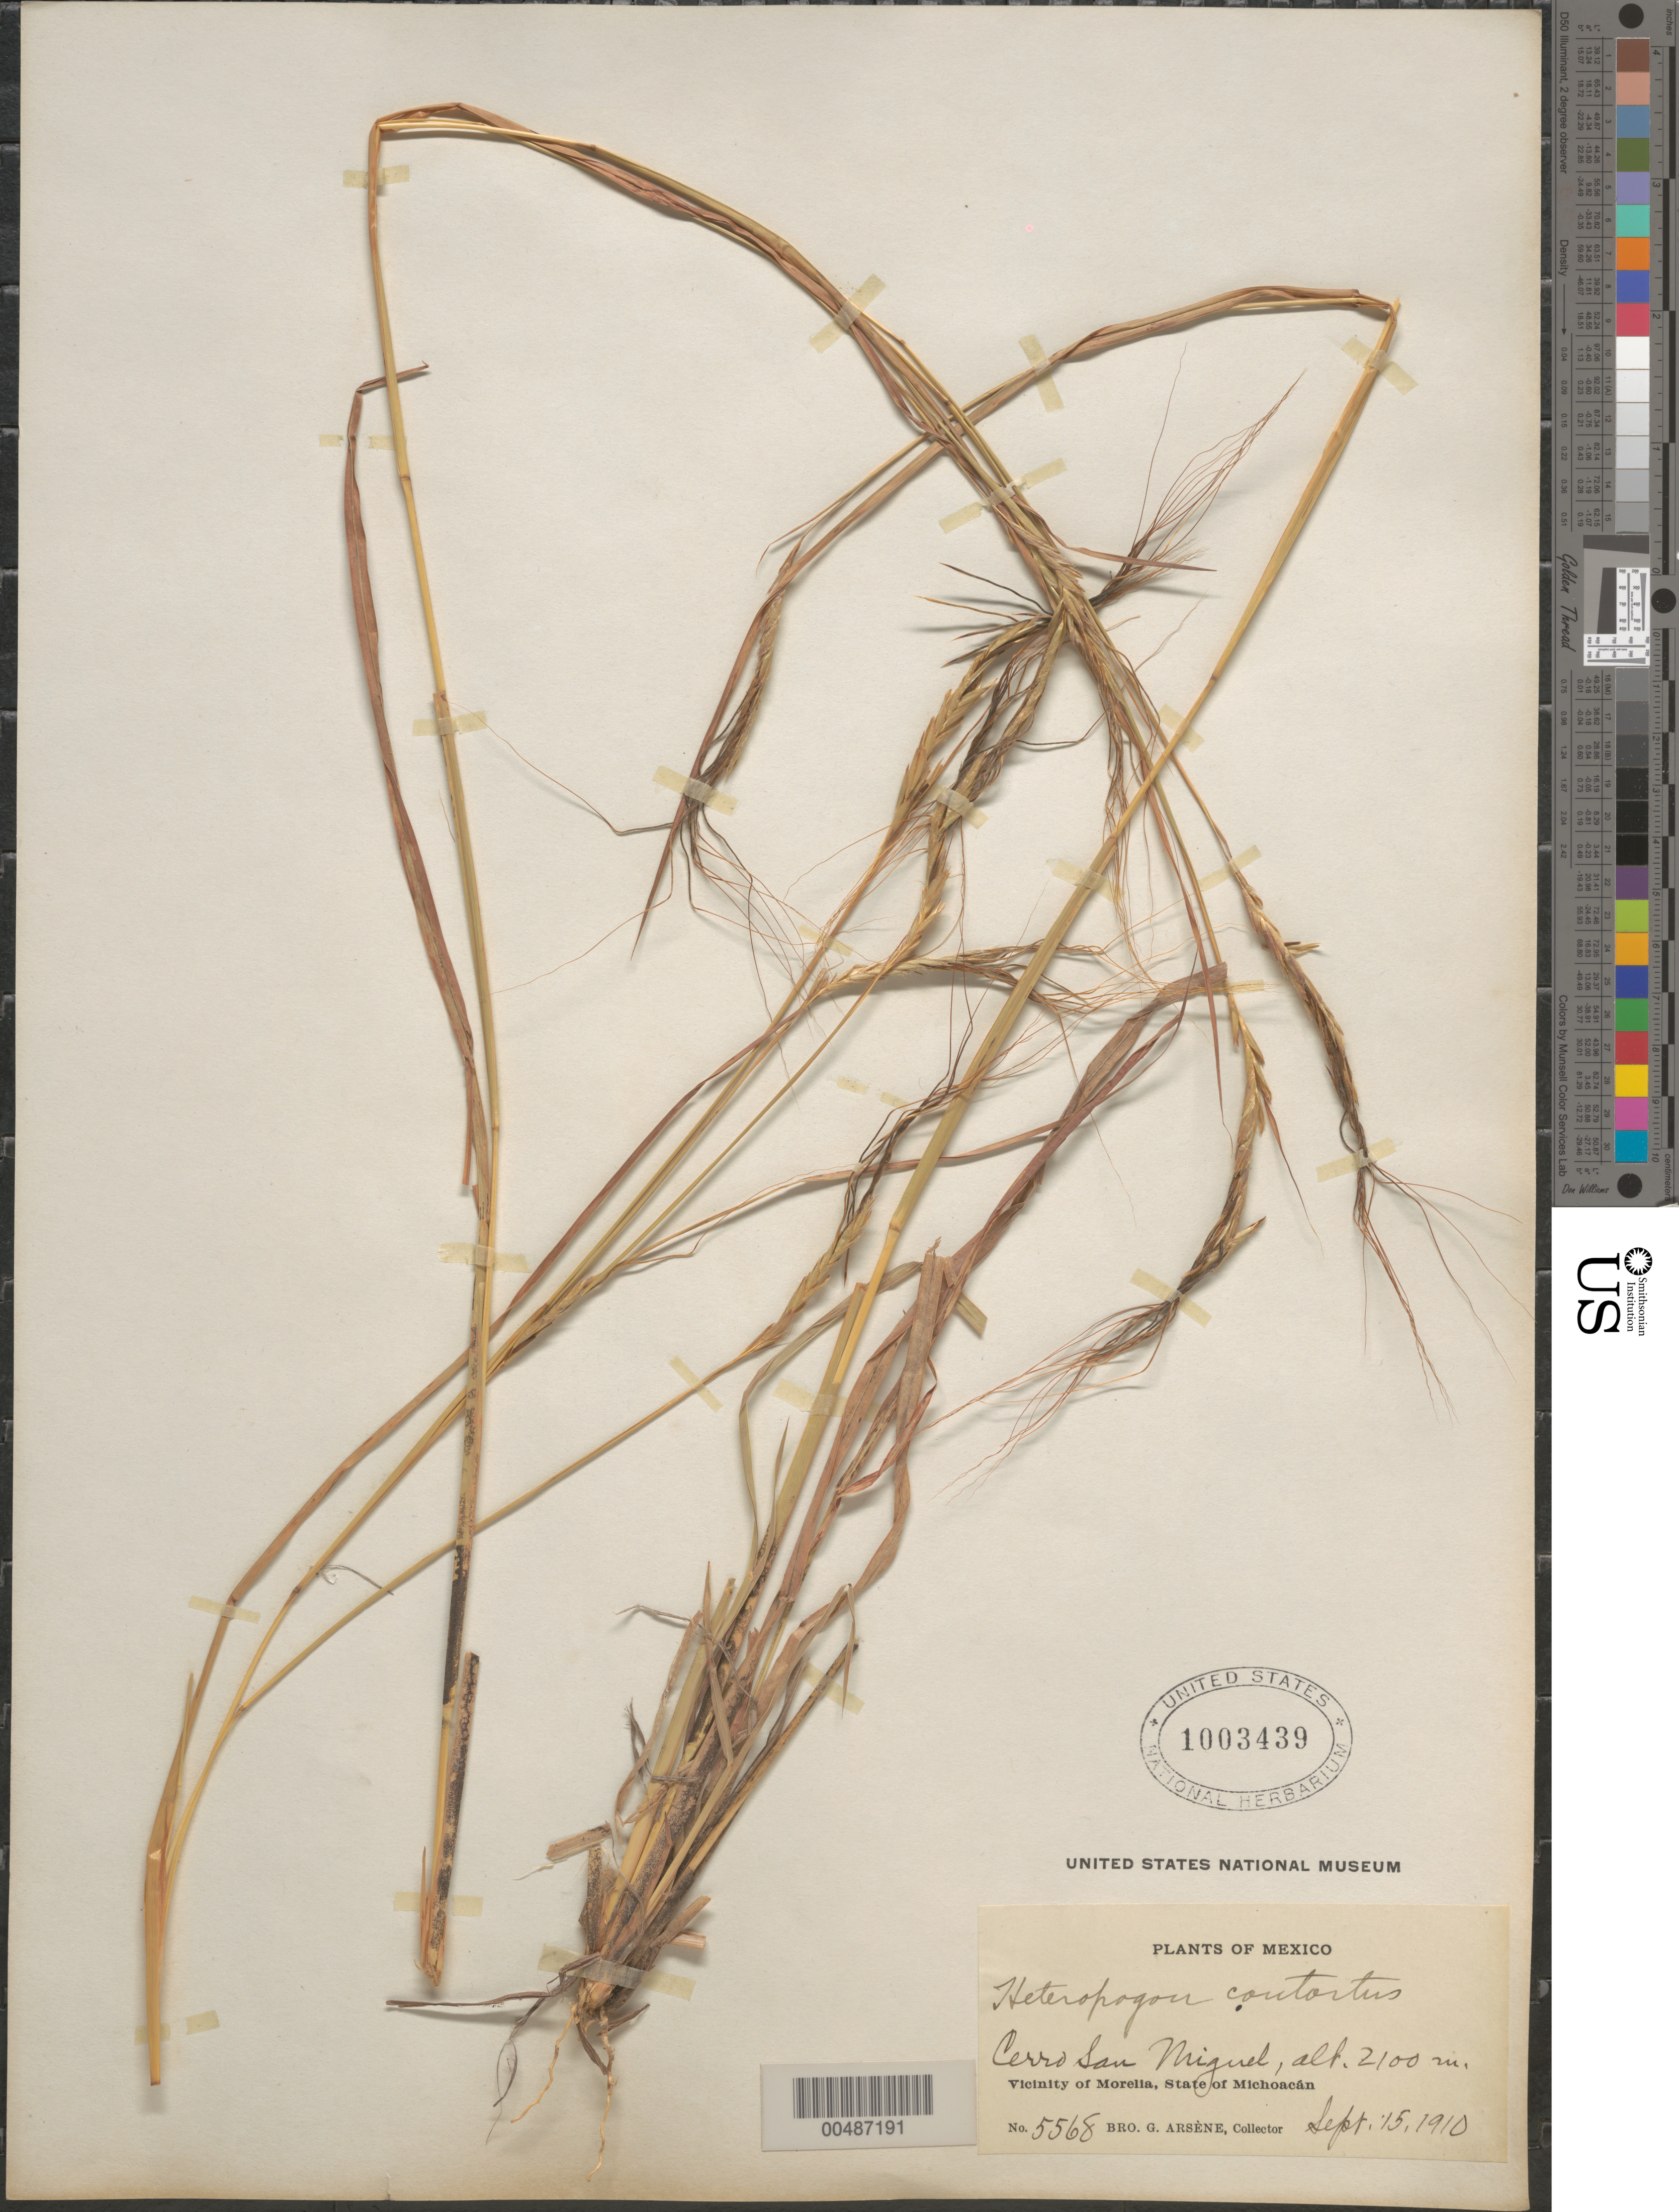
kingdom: Plantae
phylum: Tracheophyta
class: Liliopsida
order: Poales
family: Poaceae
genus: Heteropogon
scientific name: Heteropogon contortus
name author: (L.) P. Beauv. ex Roem. & Schult.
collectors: Bro. G. Arsène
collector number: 5568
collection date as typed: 15 Sep 1910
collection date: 1910-09-15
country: Mexico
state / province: Michoacán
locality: Cerro San Miguel, vicinity of Morelia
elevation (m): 2100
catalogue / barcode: US 1003439